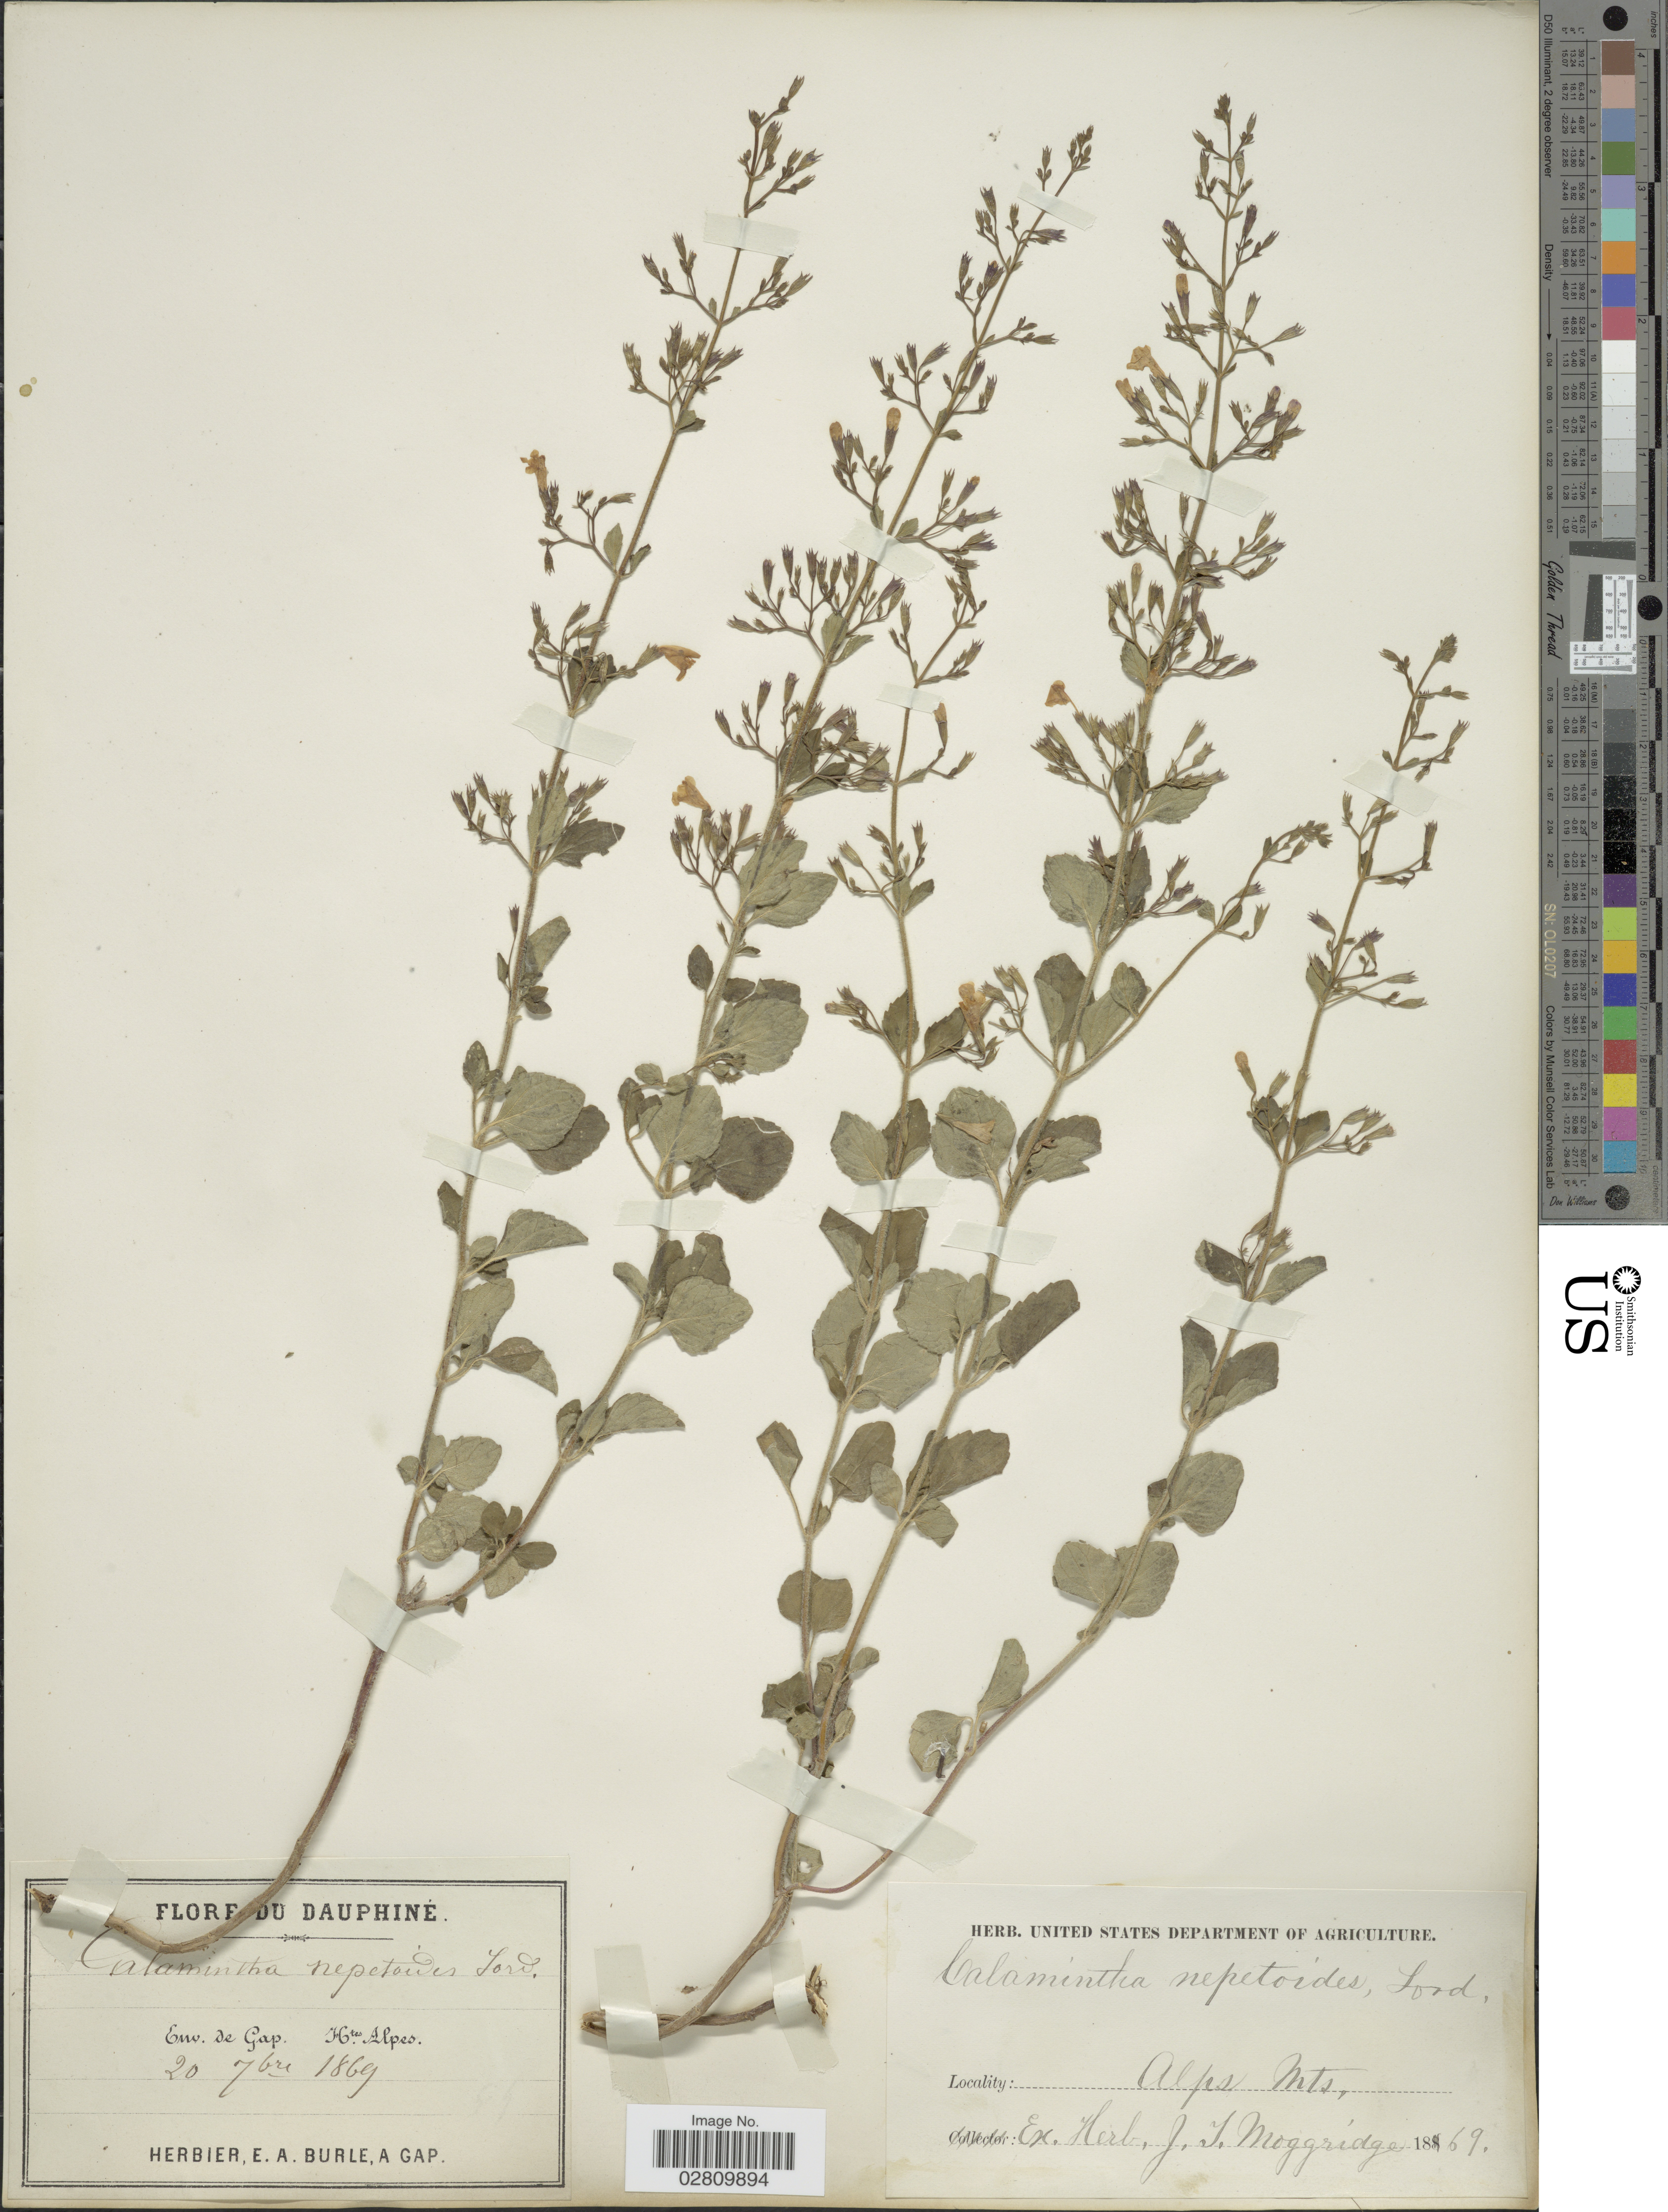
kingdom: Plantae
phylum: Tracheophyta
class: Magnoliopsida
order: Lamiales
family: Lamiaceae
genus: Calamintha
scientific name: Calamintha nepetoides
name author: Jord.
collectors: ex herb. U. S. Department of Agriculture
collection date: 1869-09-20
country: France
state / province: Provence-Alpes-Côte d'Azur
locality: Dauphine. Env. de Gap. Htes Alpes. Alps Mts.